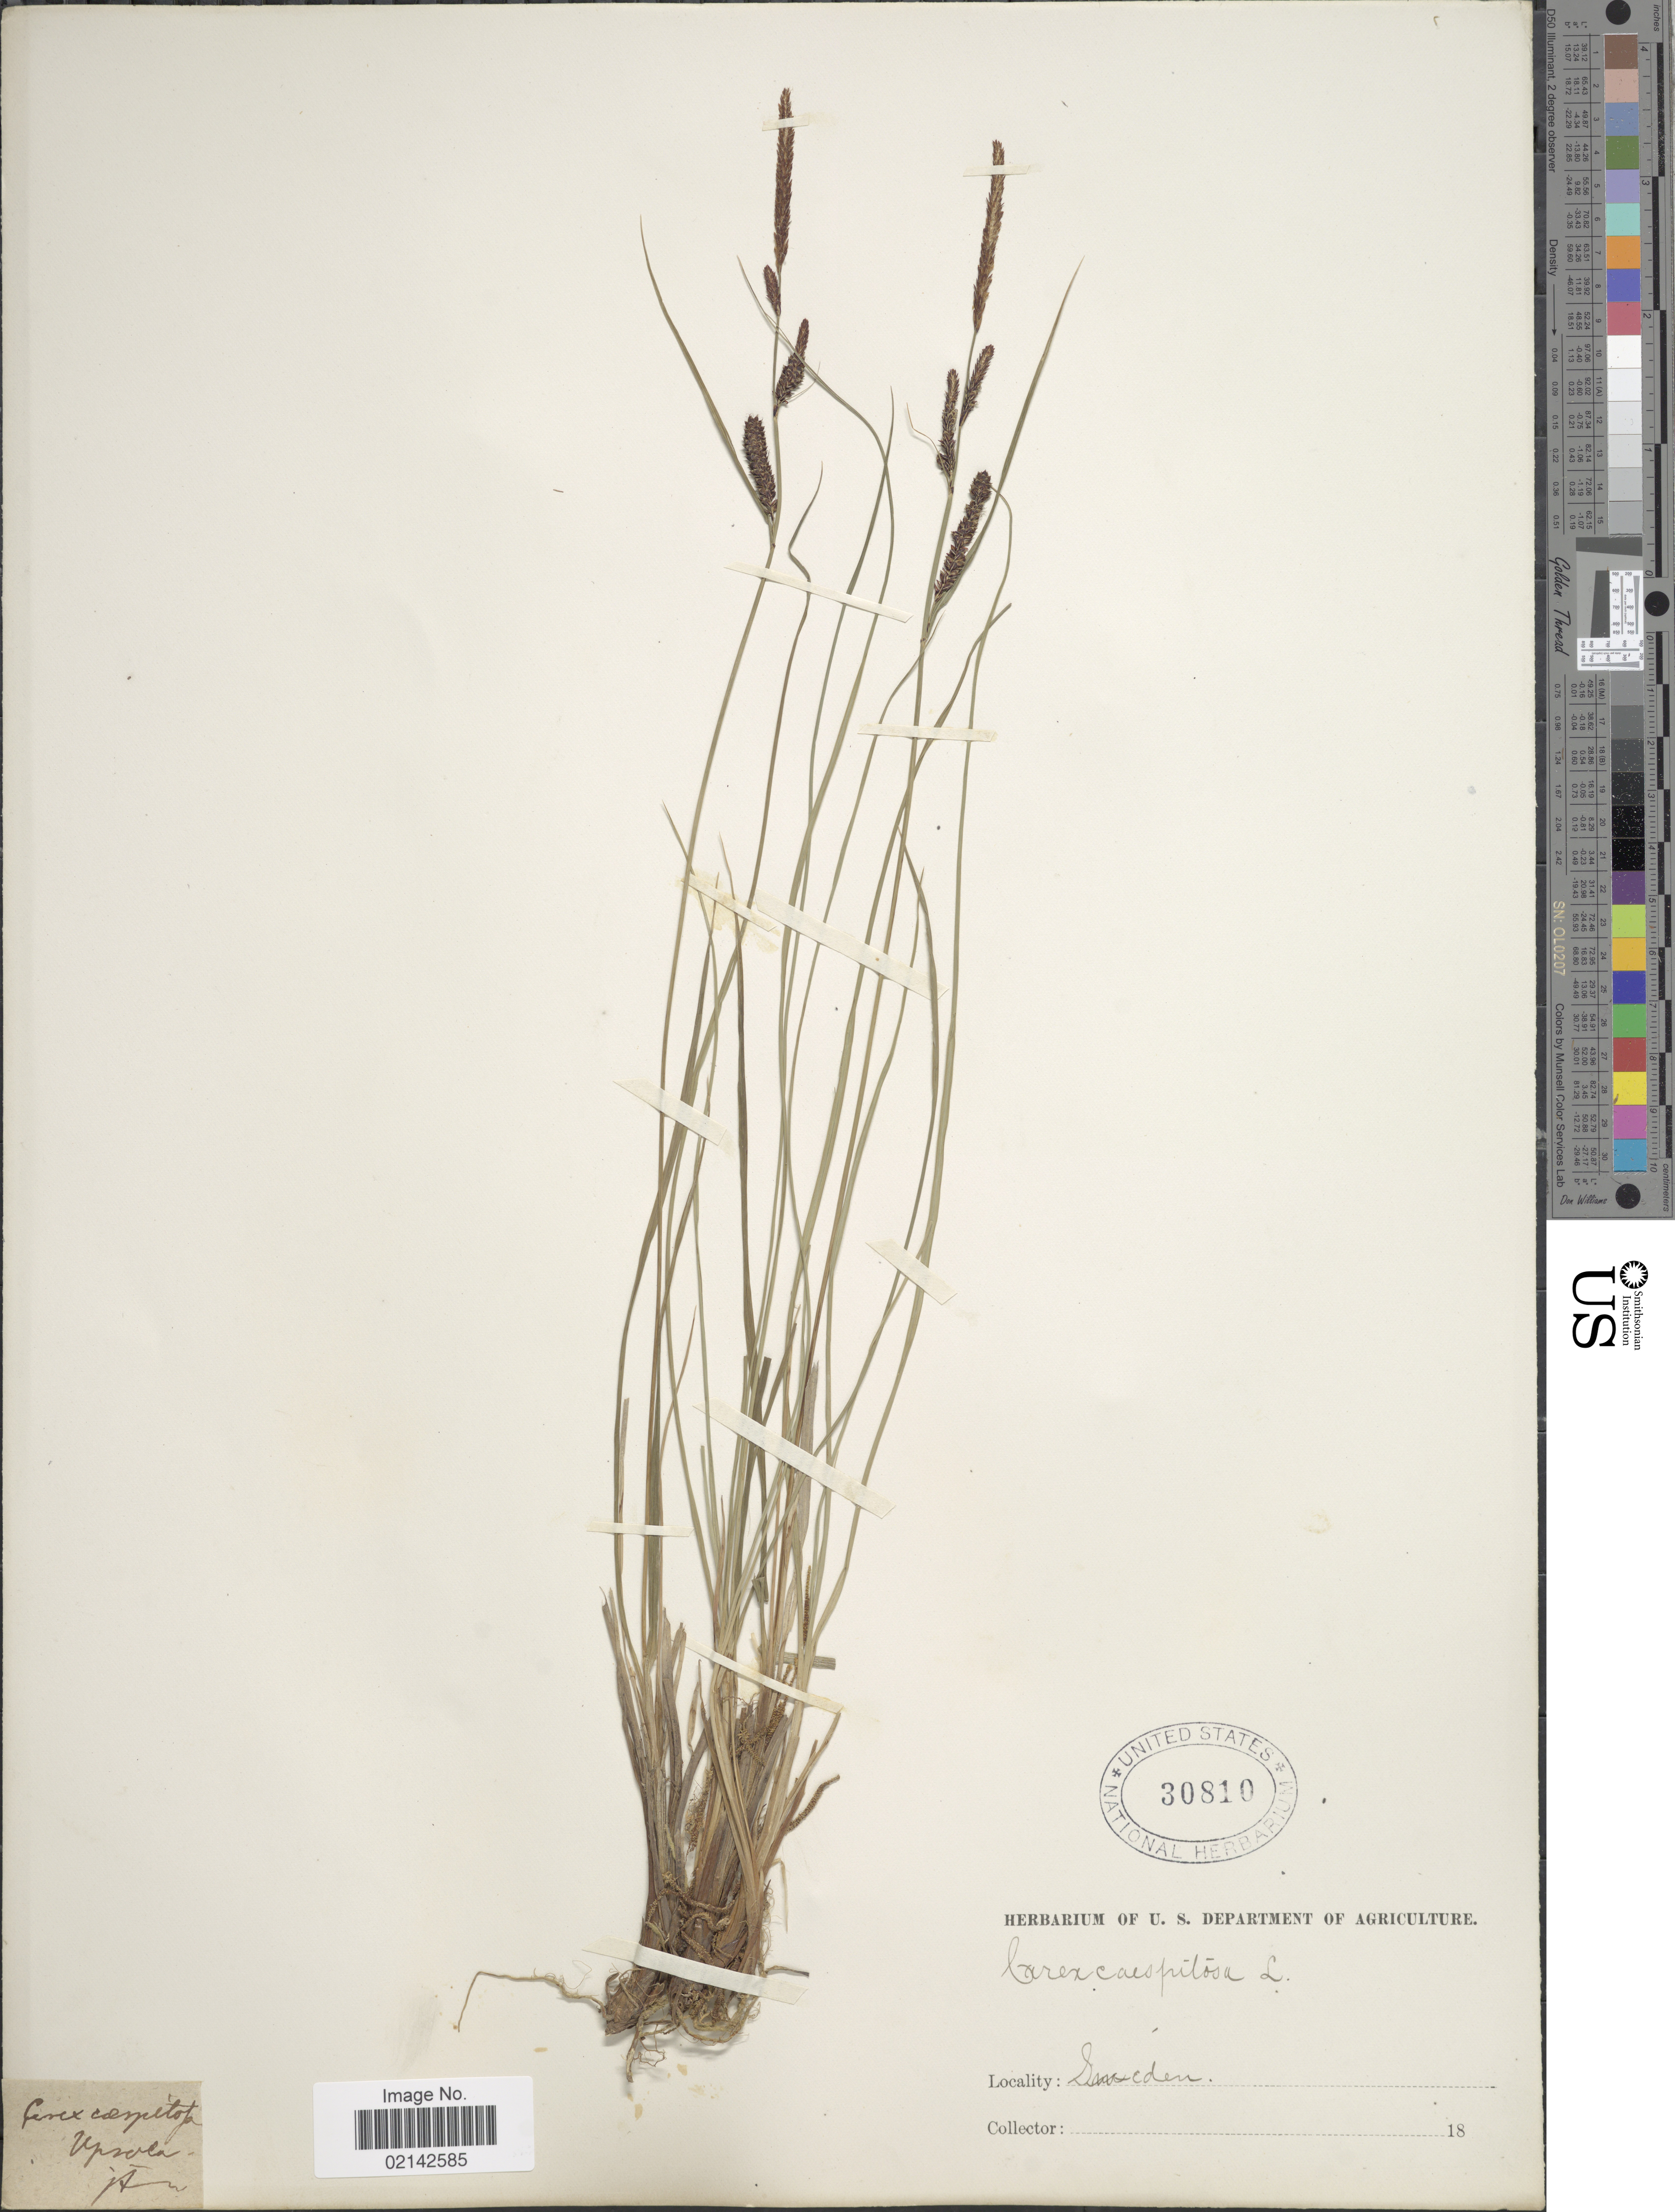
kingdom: Plantae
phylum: Tracheophyta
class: Liliopsida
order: Poales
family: Cyperaceae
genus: Carex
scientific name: Carex cespitosa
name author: L.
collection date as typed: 18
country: Sweden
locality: Upsala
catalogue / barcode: US 30810